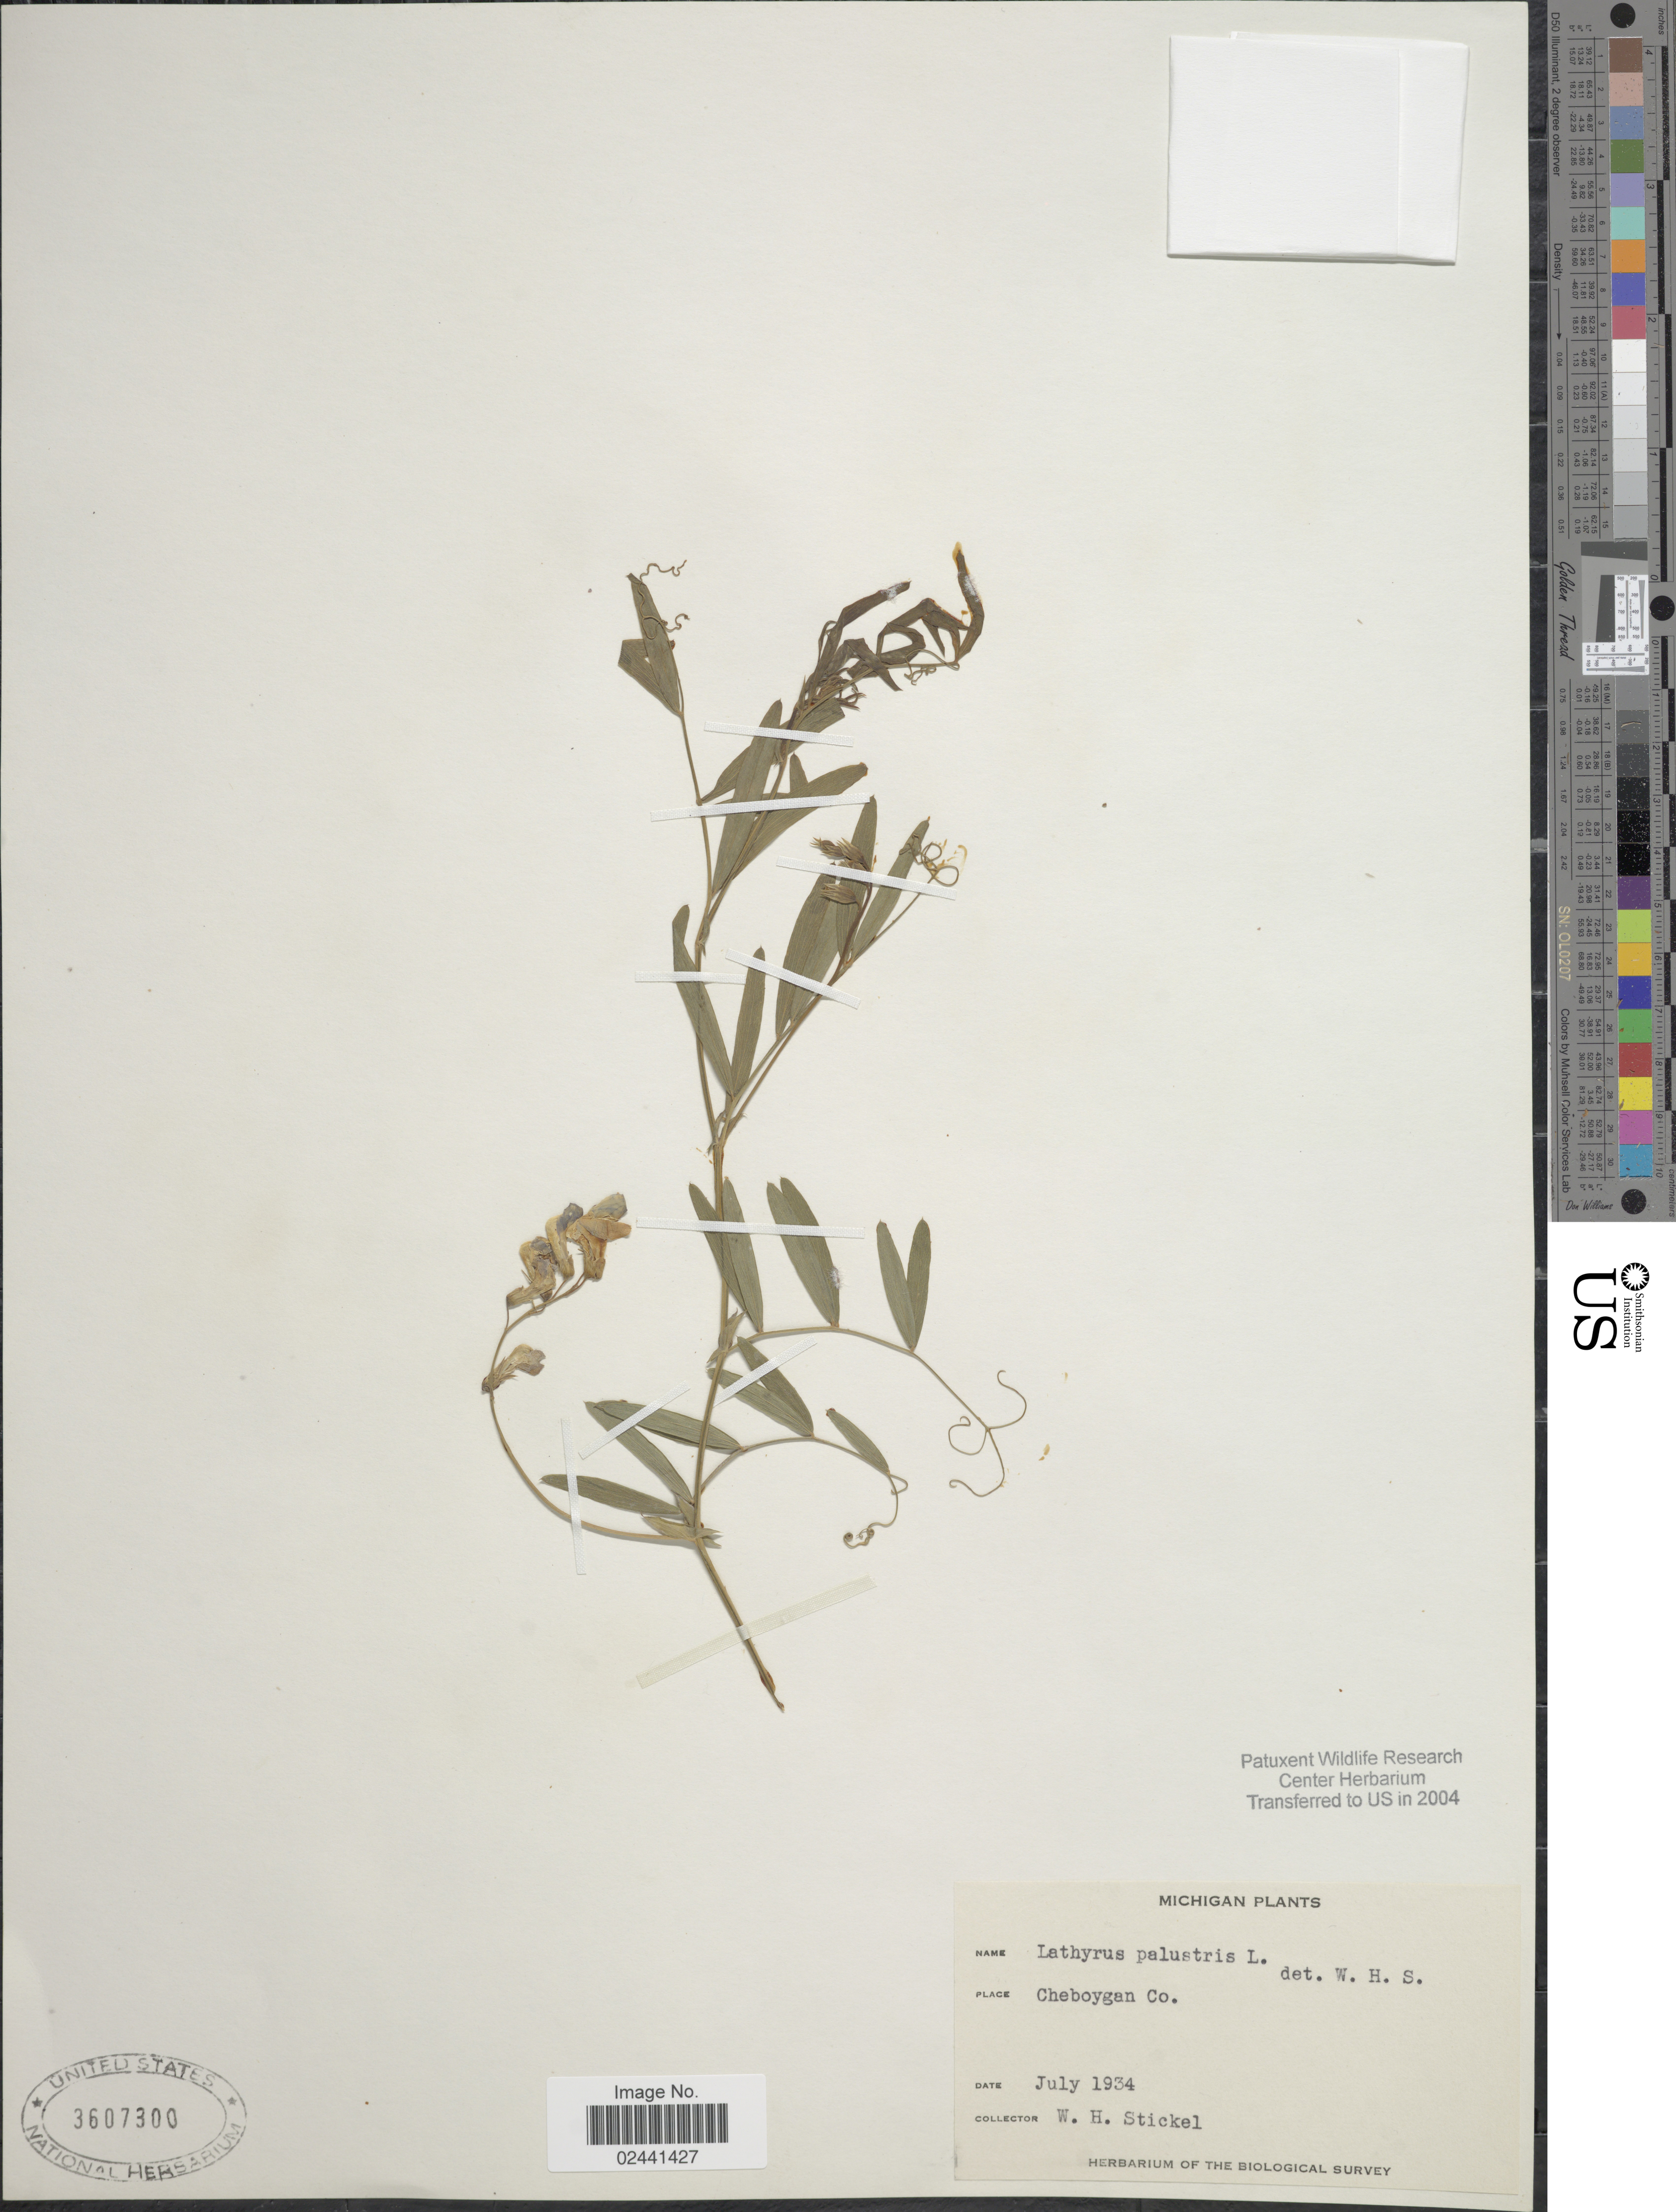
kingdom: Plantae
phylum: Tracheophyta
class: Magnoliopsida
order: Fabales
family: Fabaceae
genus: Lathyrus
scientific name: Lathyrus palustris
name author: L.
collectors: W. Stickel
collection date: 1934-07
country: United States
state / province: Michigan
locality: Cheboygan Co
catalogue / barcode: US 3607300